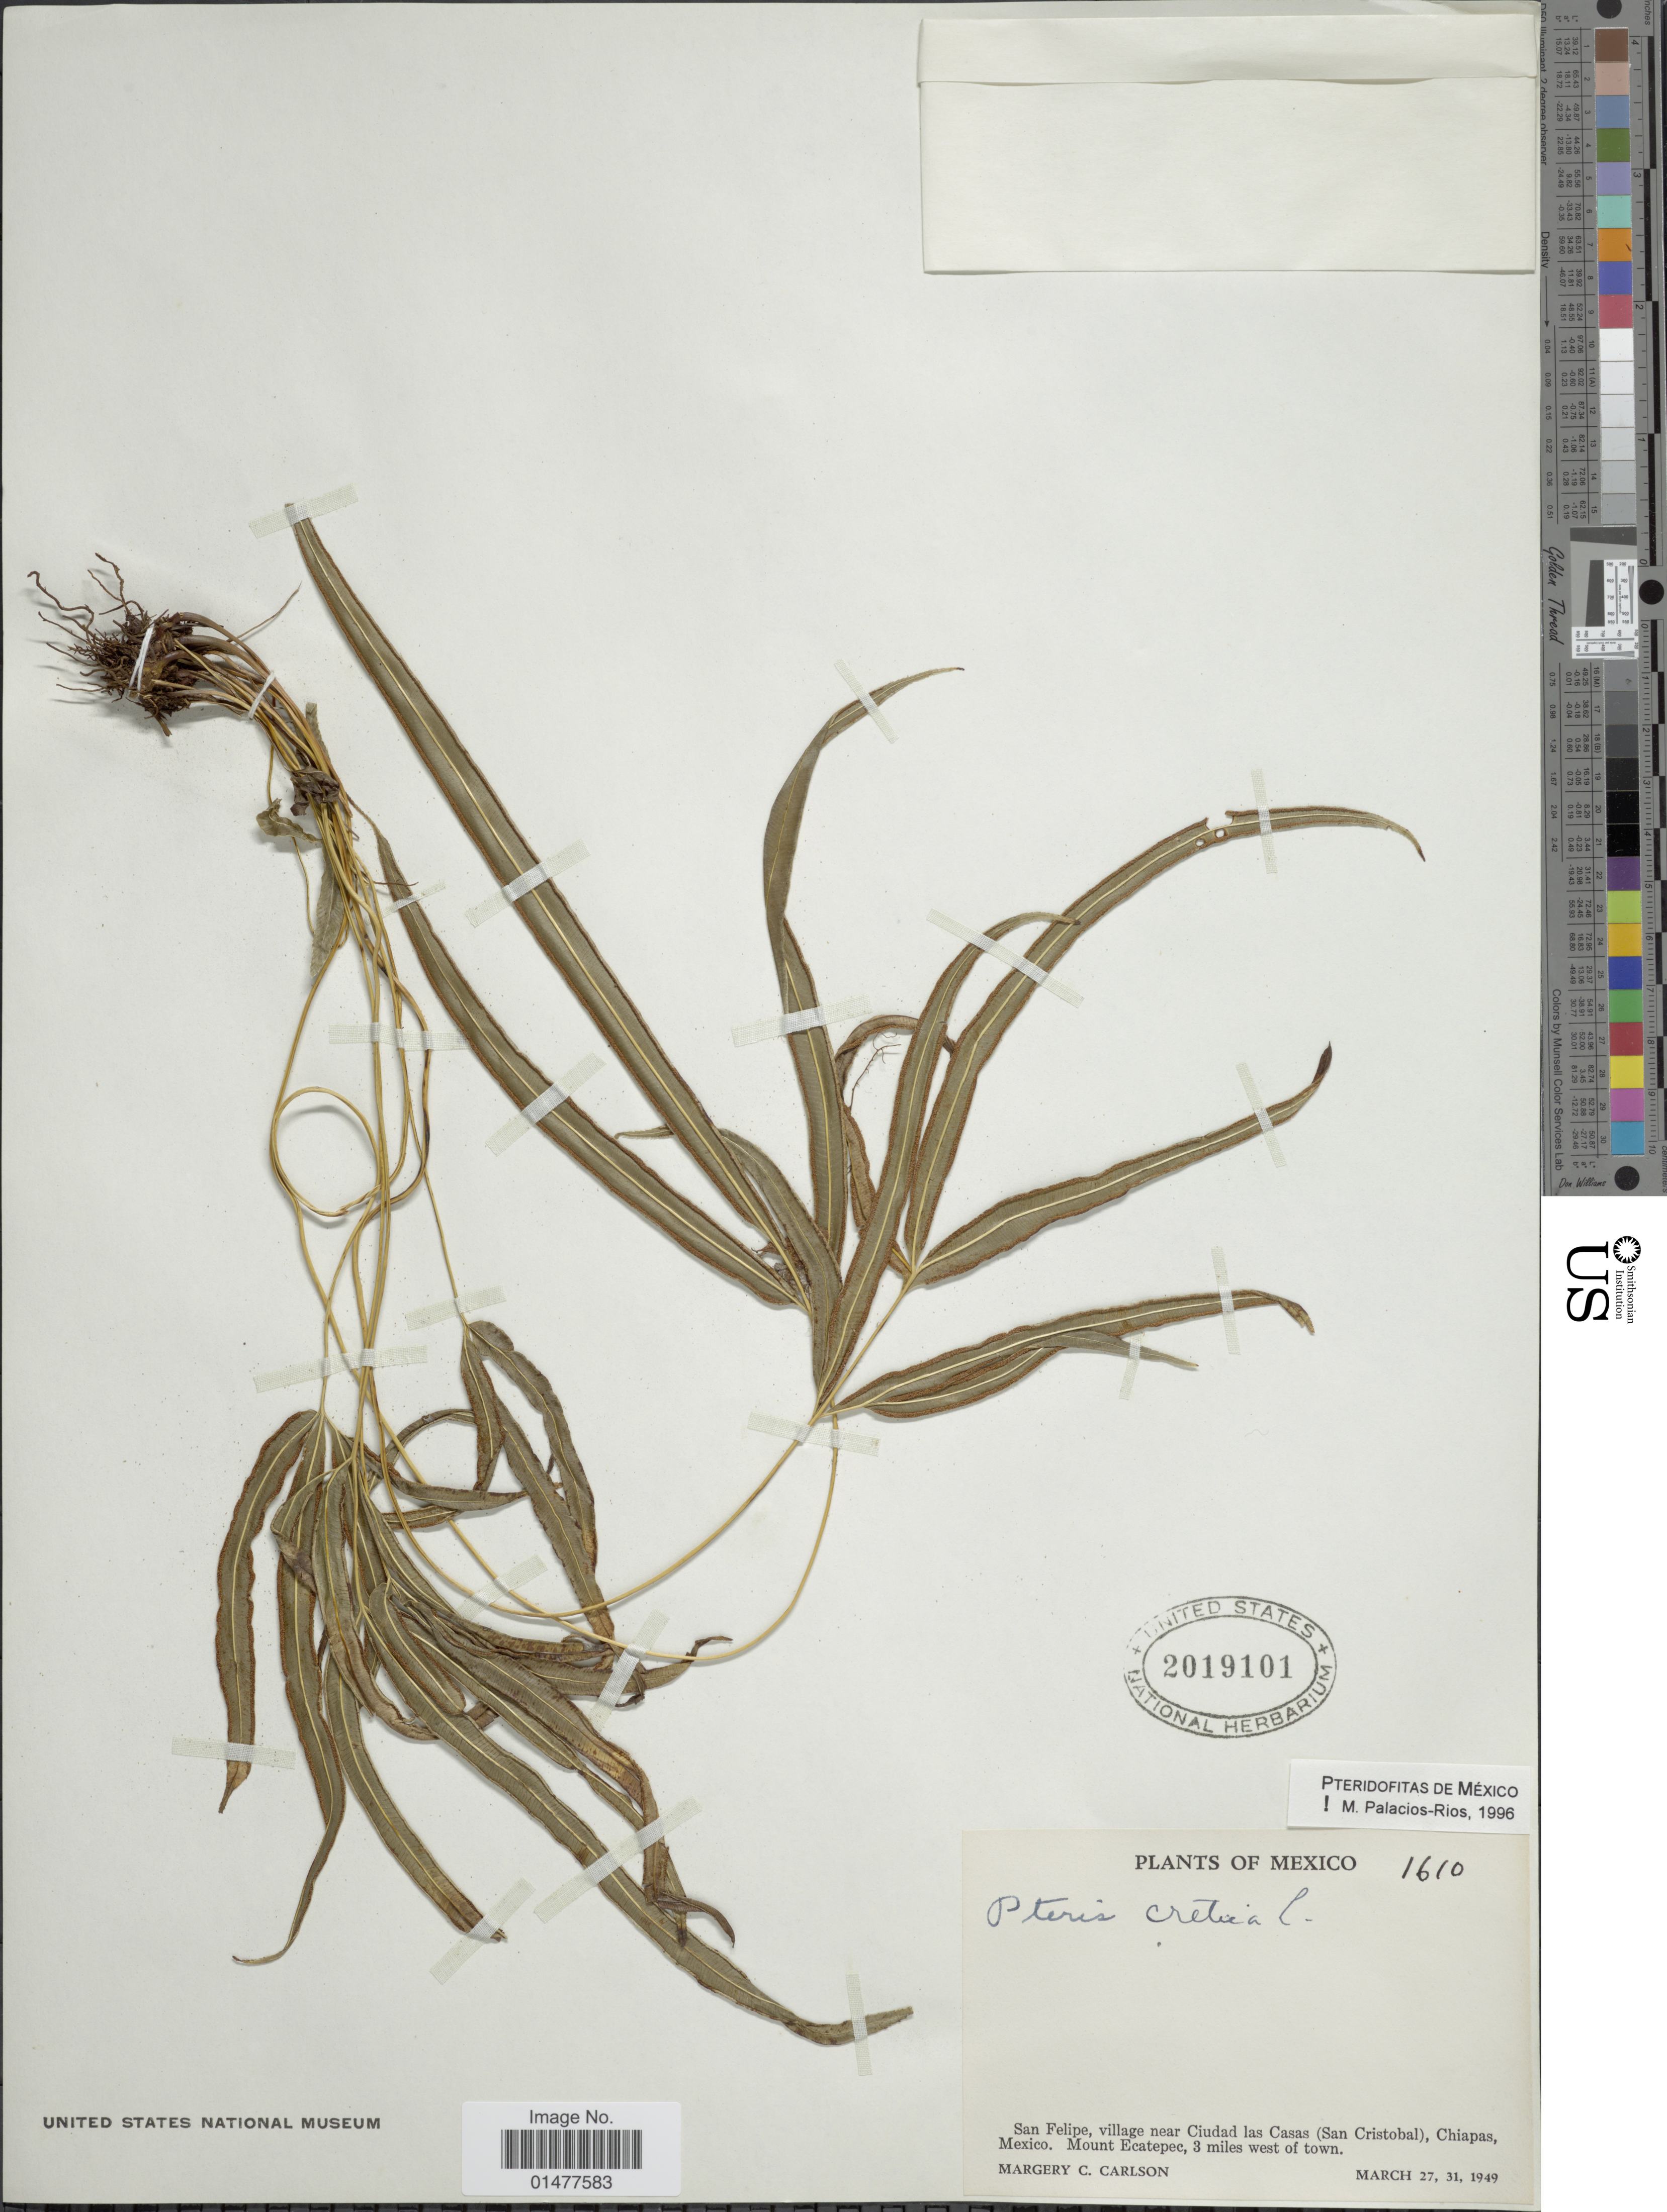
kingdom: Plantae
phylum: Tracheophyta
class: Polypodiopsida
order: Polypodiales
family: Pteridaceae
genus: Pteris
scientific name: Pteris cretica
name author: L.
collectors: M. C. Carlson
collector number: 1610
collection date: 1949-03-27/1949-03-31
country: Mexico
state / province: Chiapas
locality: San felipe, village near Ciudad las Casas (San Cristobal), Mount Ecatepec, 3 miles west of town.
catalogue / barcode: US 2019101